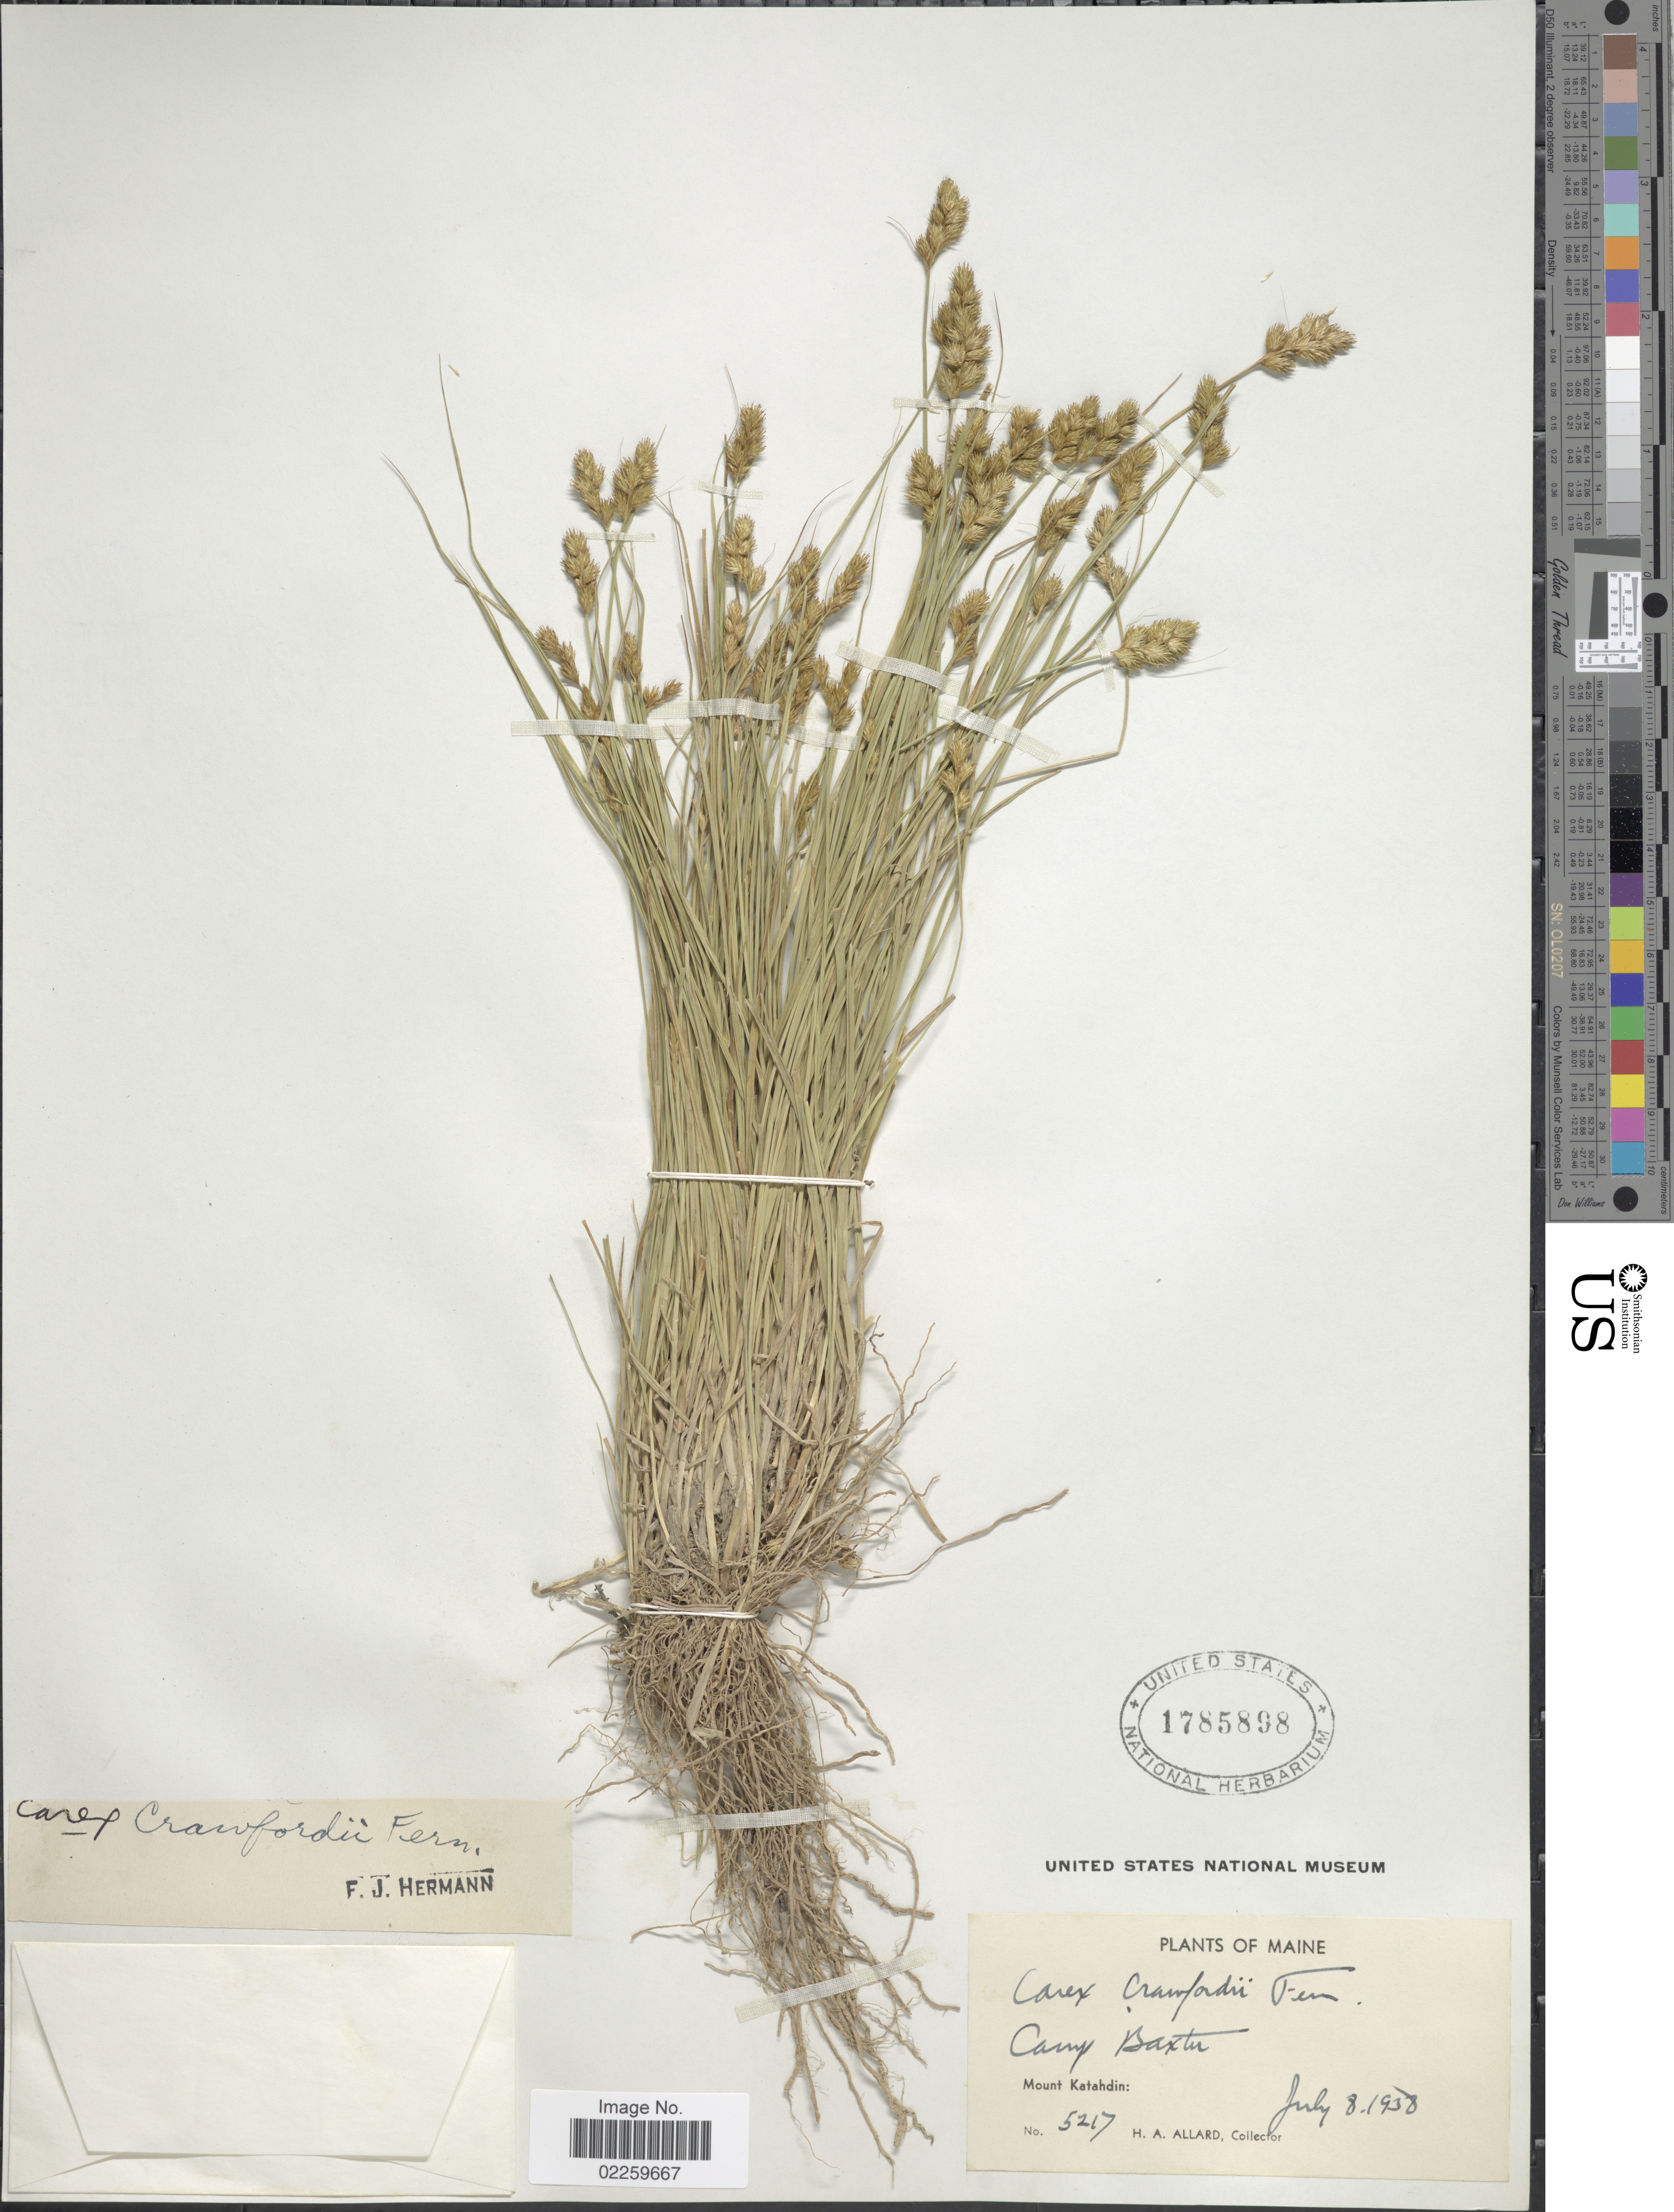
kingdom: Plantae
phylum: Tracheophyta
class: Liliopsida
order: Poales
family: Cyperaceae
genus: Carex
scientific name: Carex crawfordii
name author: Fernald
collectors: H. A. Allard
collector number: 5217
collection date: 1938-07-08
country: United States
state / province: Maine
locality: Camp Baxter, Mount Katahdin.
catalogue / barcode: US 1785898